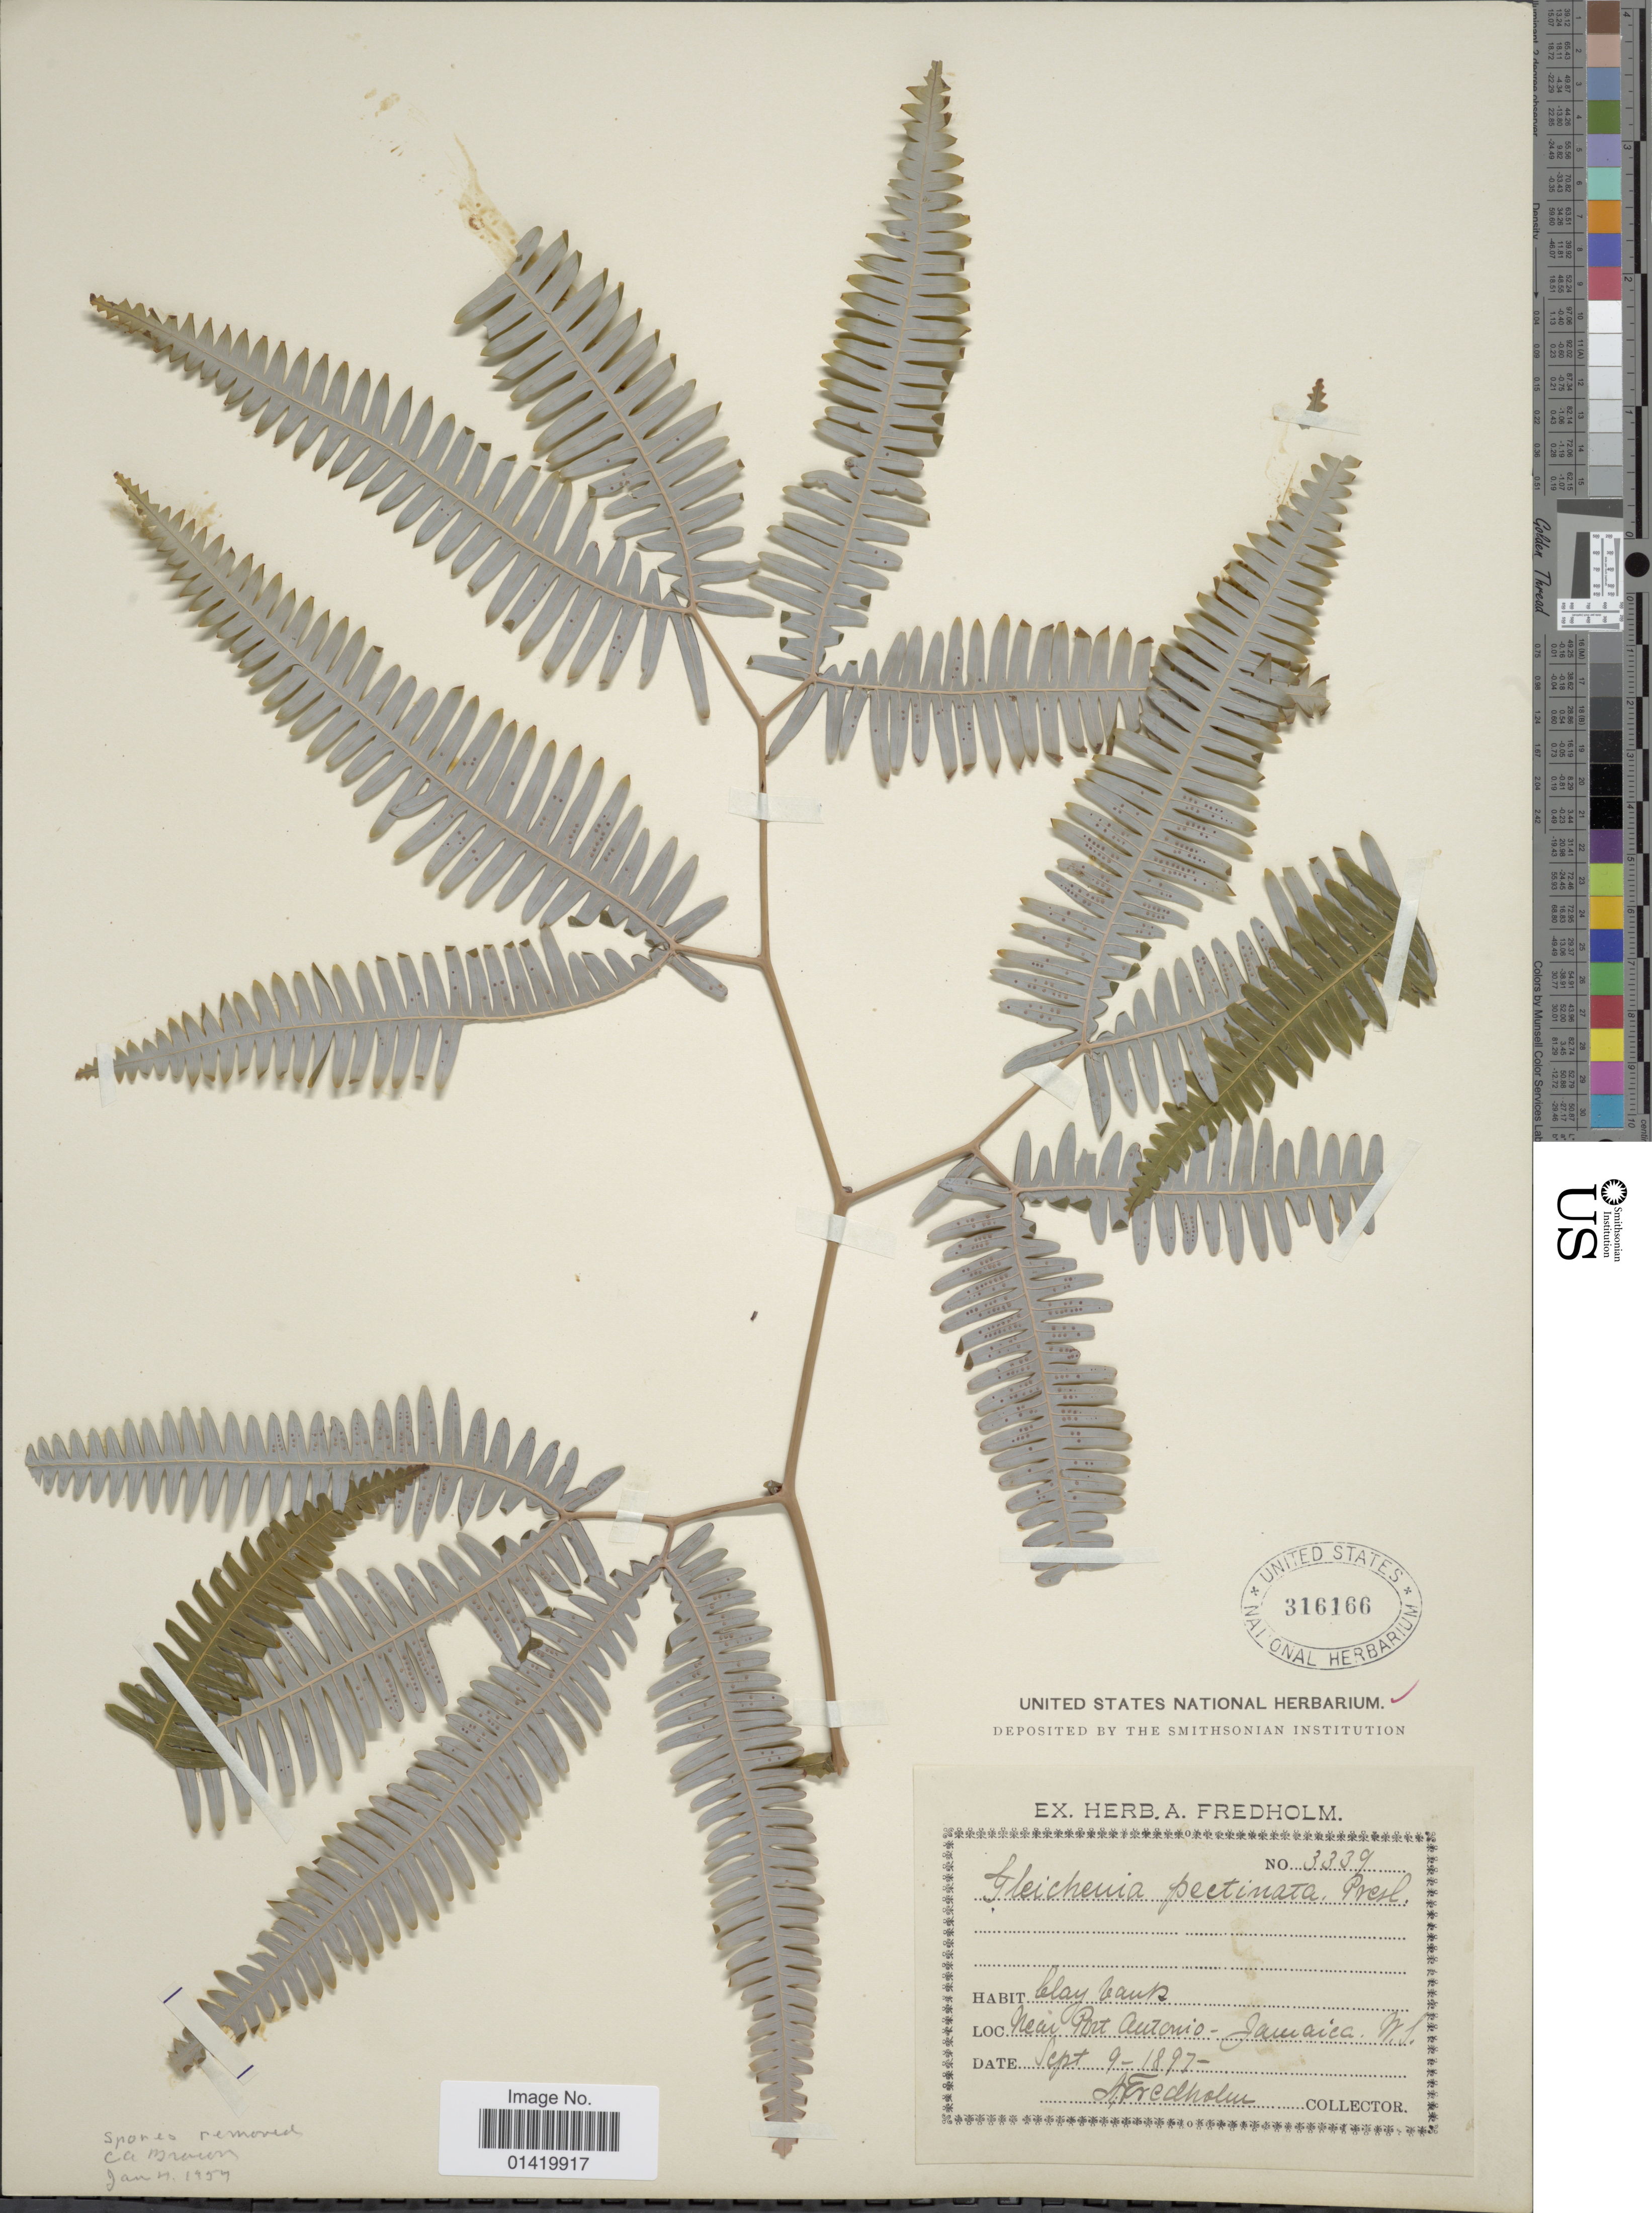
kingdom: Plantae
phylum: Tracheophyta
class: Polypodiopsida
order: Gleicheniales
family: Gleicheniaceae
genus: Gleichenella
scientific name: Gleichenella pectinata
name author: (Willd.) Ching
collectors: A. Fredholm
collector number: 3339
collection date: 1897-09-09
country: Jamaica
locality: Near Port Antonio, W.I.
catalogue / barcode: US 316166